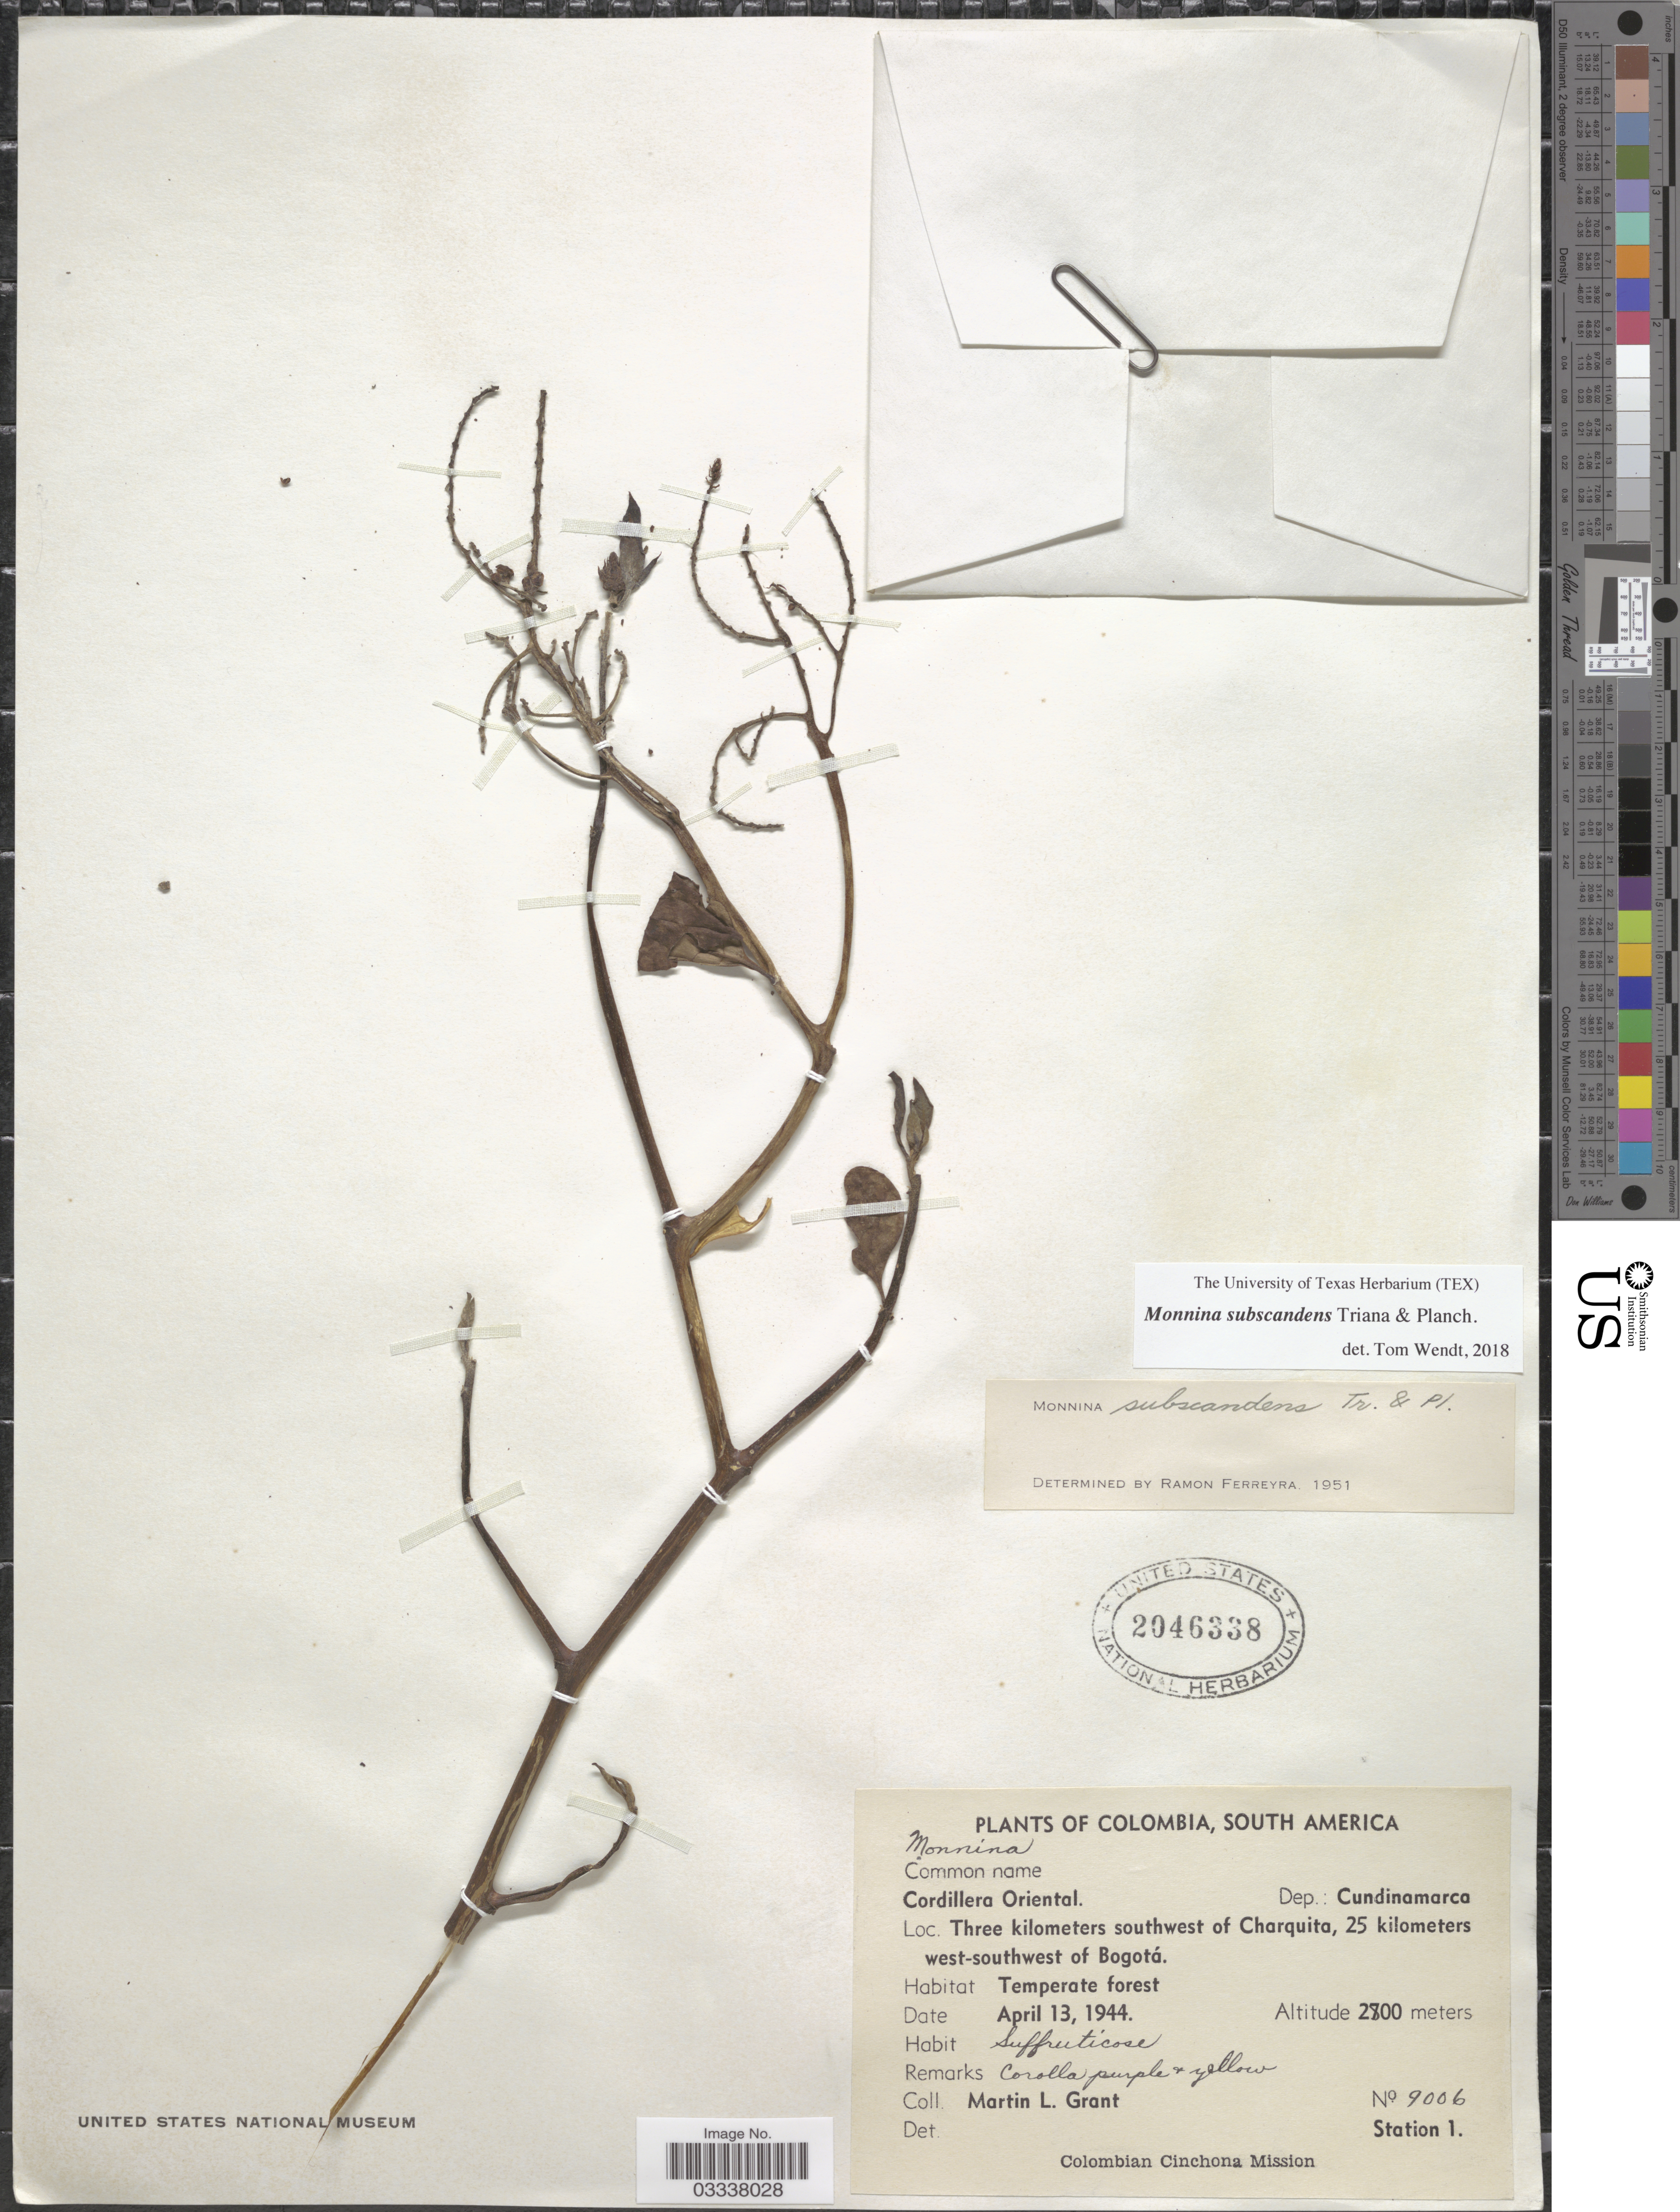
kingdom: Plantae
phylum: Tracheophyta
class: Magnoliopsida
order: Fabales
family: Polygalaceae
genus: Monnina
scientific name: Monnina subscandens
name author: Triana & Planch.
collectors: M. L. Grant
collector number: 9006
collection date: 1944-04-13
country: Colombia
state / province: Cundinamarca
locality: Cordillera Oriental, Dep.: Cundinamarca, Three kilometers southwest of Charquita, 25 kilometers west-southwest of Bogotá, Station 1.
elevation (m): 2800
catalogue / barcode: US 2046338